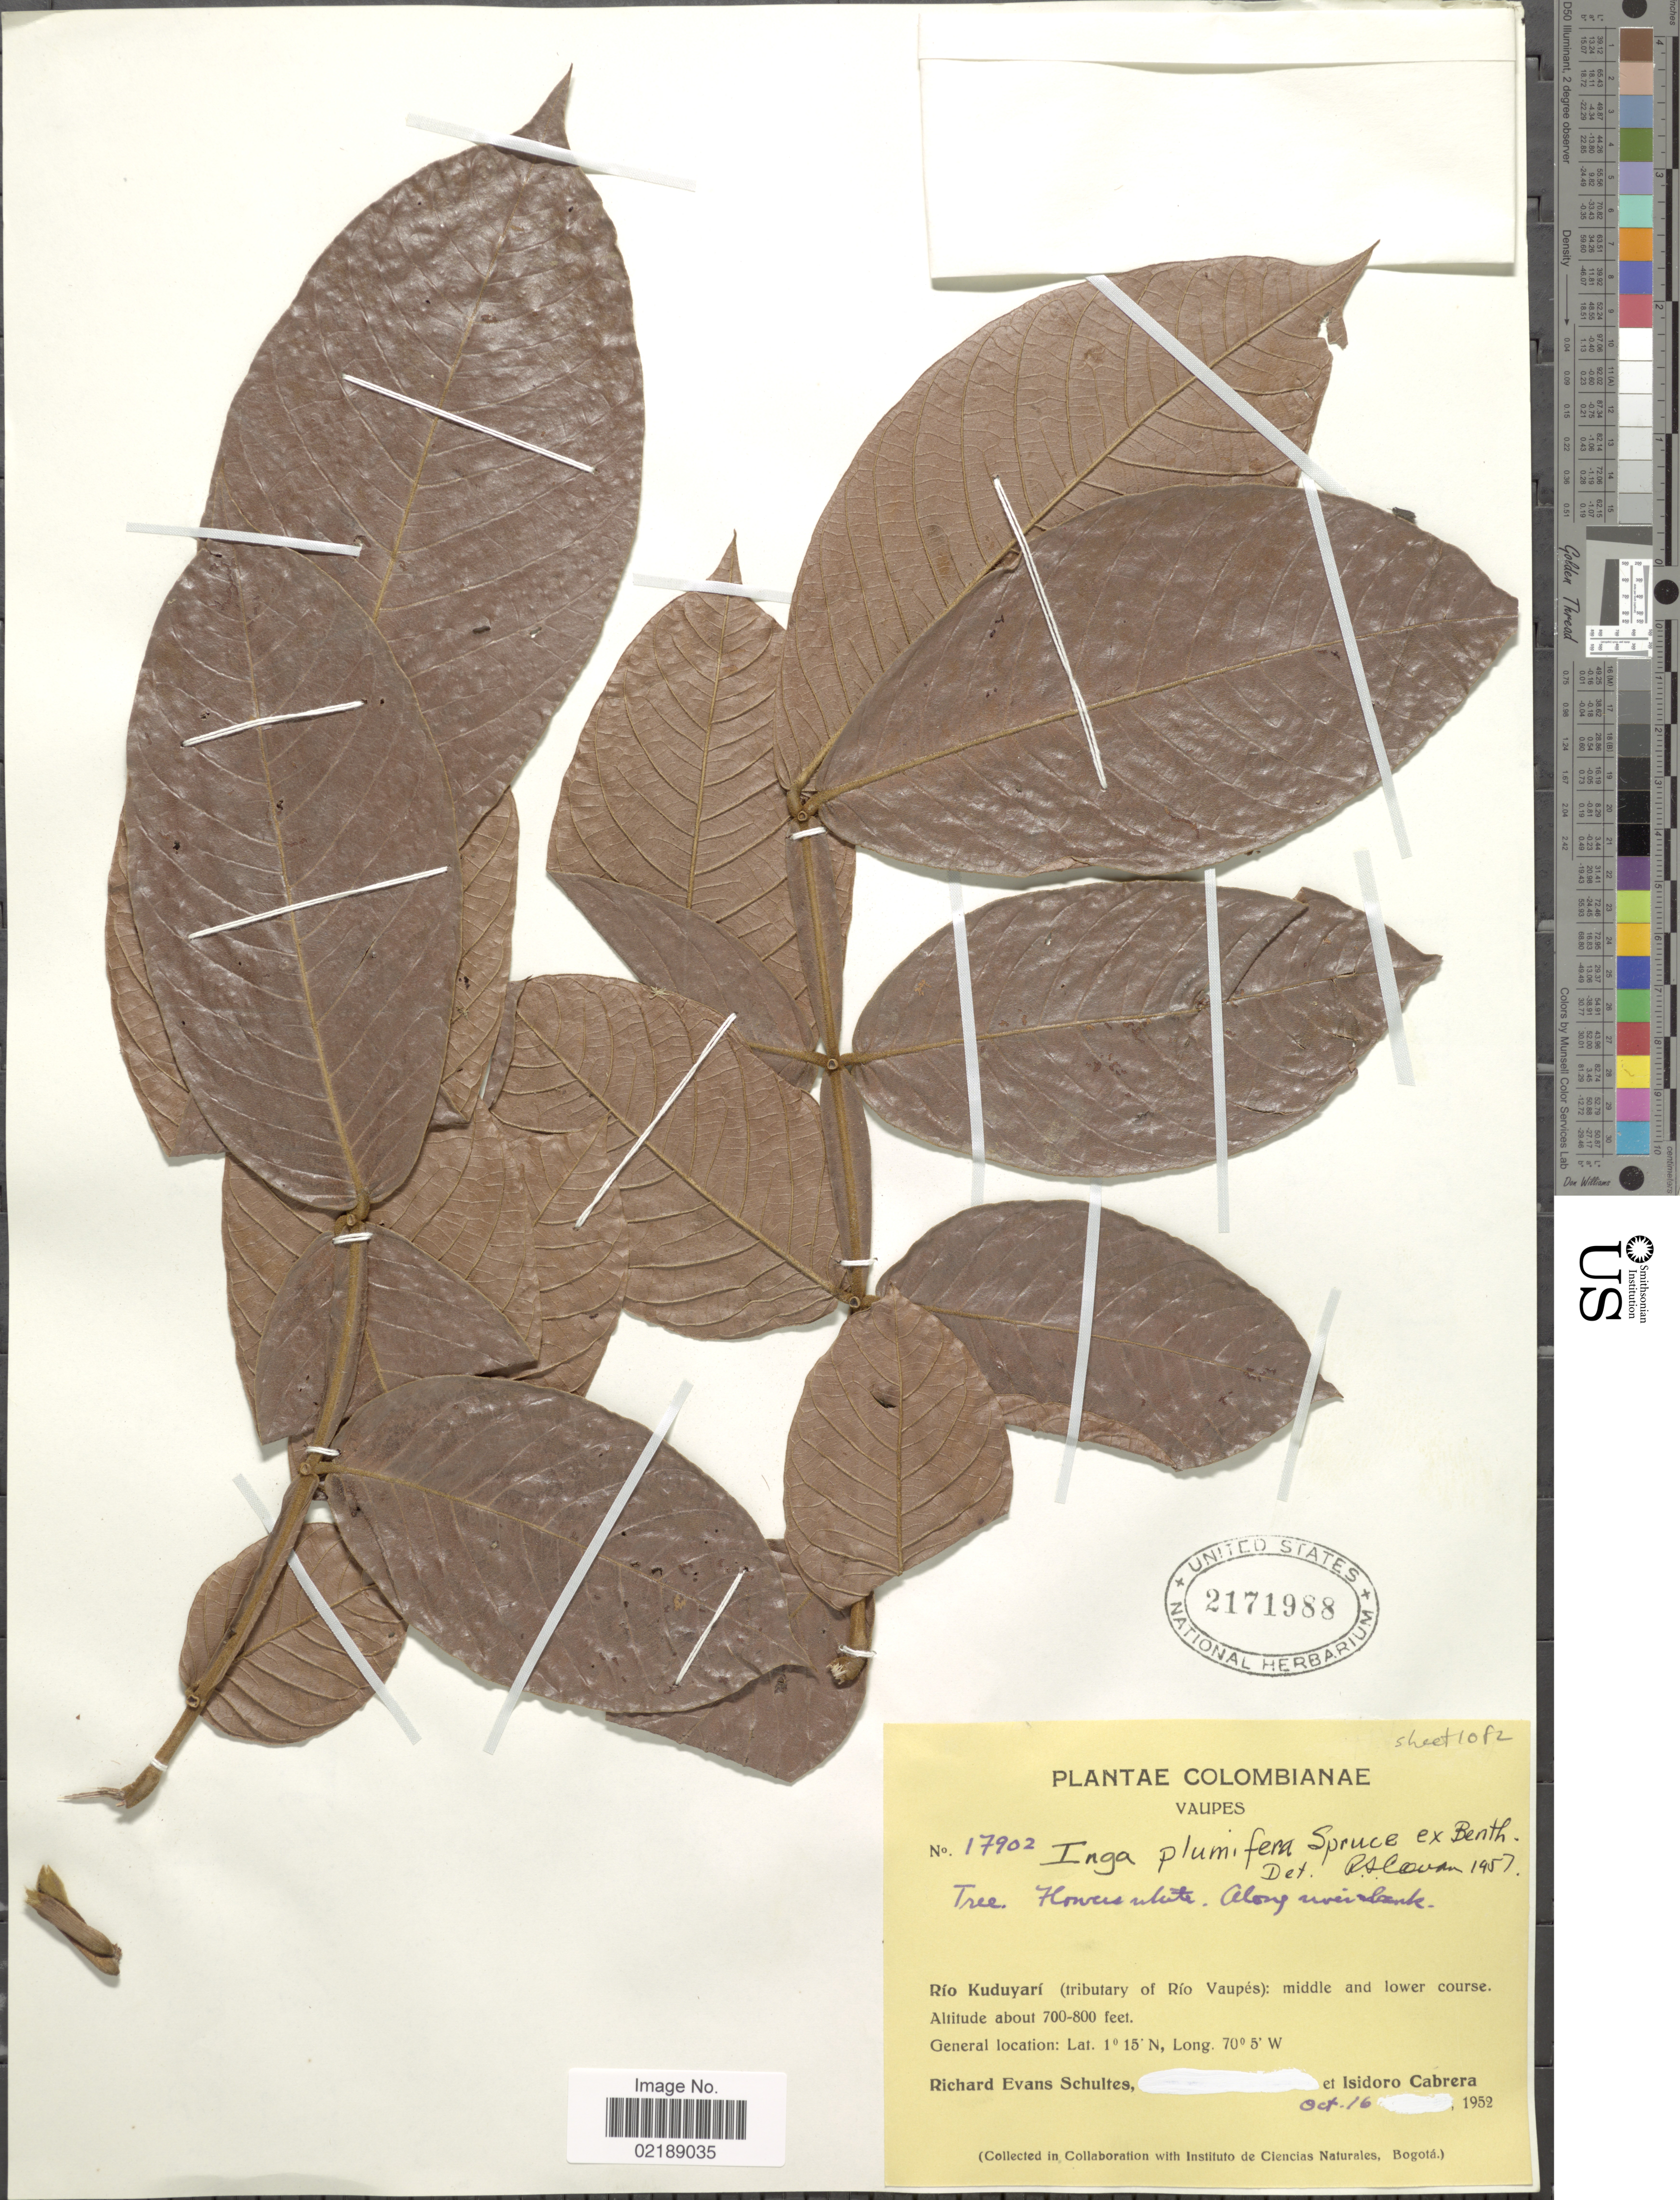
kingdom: Plantae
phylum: Tracheophyta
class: Magnoliopsida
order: Fabales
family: Fabaceae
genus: Inga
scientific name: Inga plumifera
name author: Spruce ex Benth.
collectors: R. E. Schultes & I. Cabrera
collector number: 17902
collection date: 1952-10-16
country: Colombia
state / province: Vaupés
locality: Rio Kuduyari (tributary of Rio Vaupes), middle and lower course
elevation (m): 213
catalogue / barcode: US 2171988